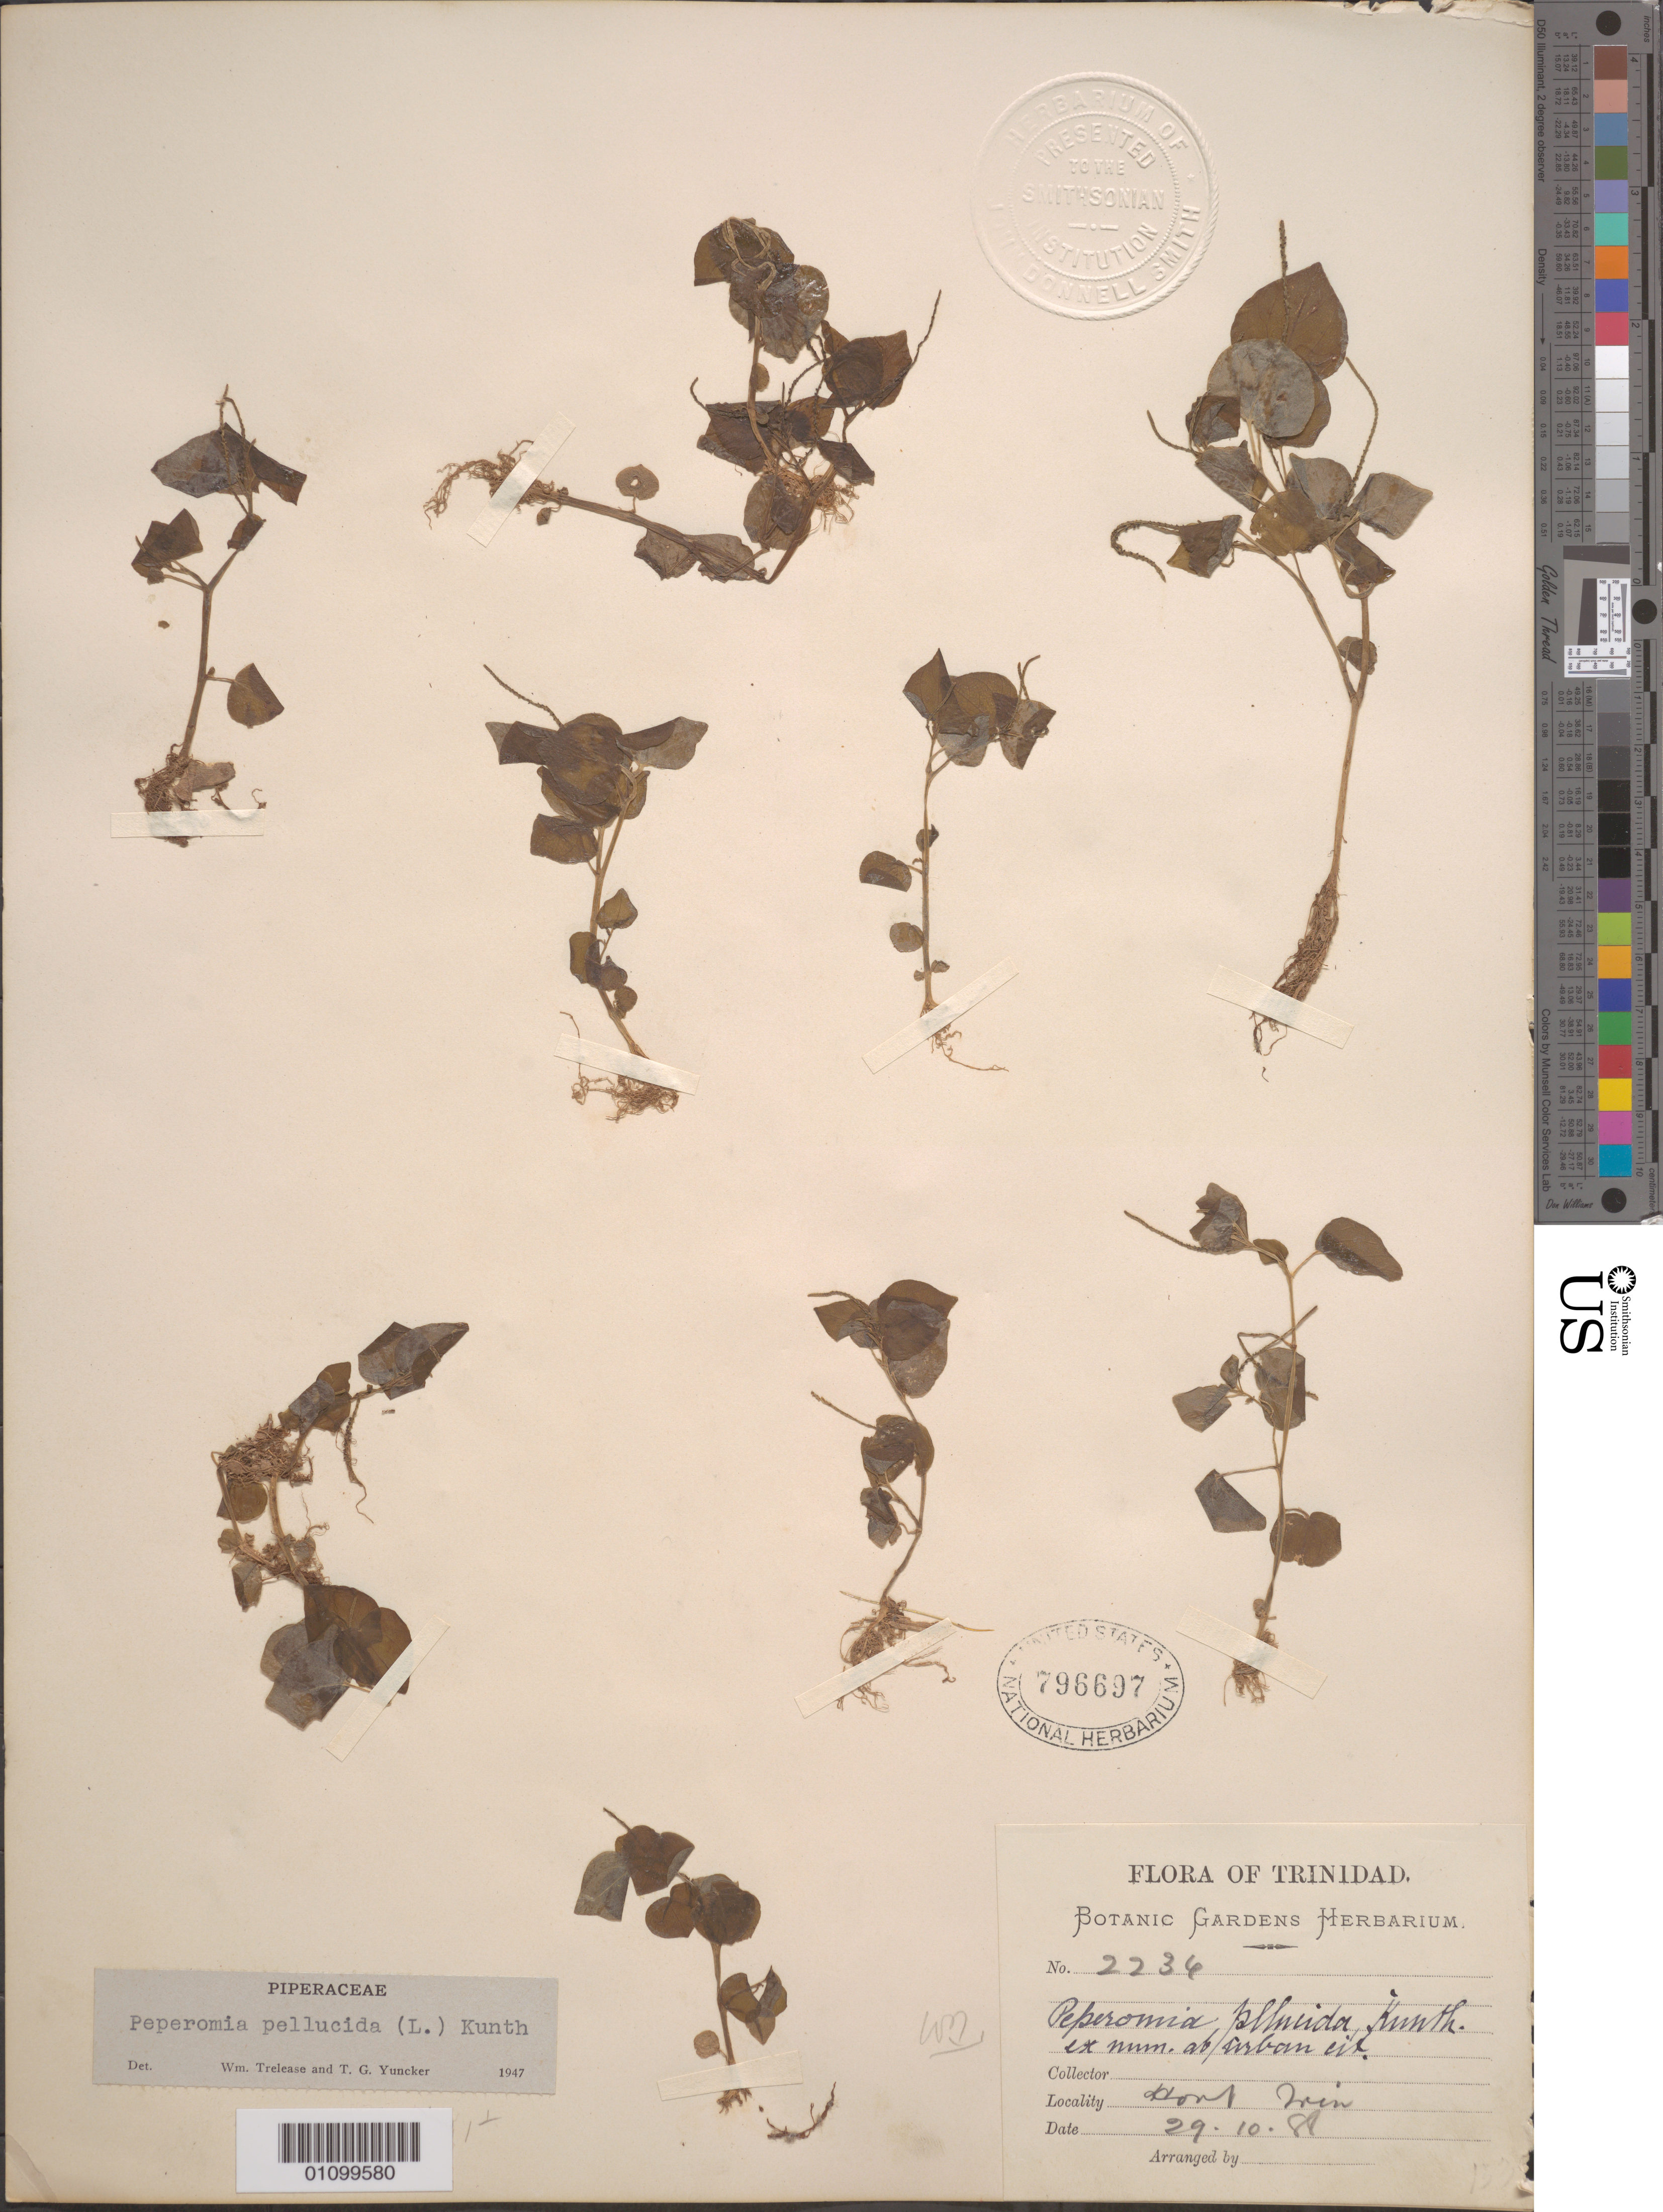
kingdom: Plantae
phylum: Tracheophyta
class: Magnoliopsida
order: Piperales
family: Piperaceae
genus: Peperomia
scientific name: Peperomia pellucida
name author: (L.) Kunth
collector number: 2236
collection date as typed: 29 Oct 1888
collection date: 1888-10-29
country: Trinidad and Tobago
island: Trinidad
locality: Hort Trim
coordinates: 0 N, 0 E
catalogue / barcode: US 796697